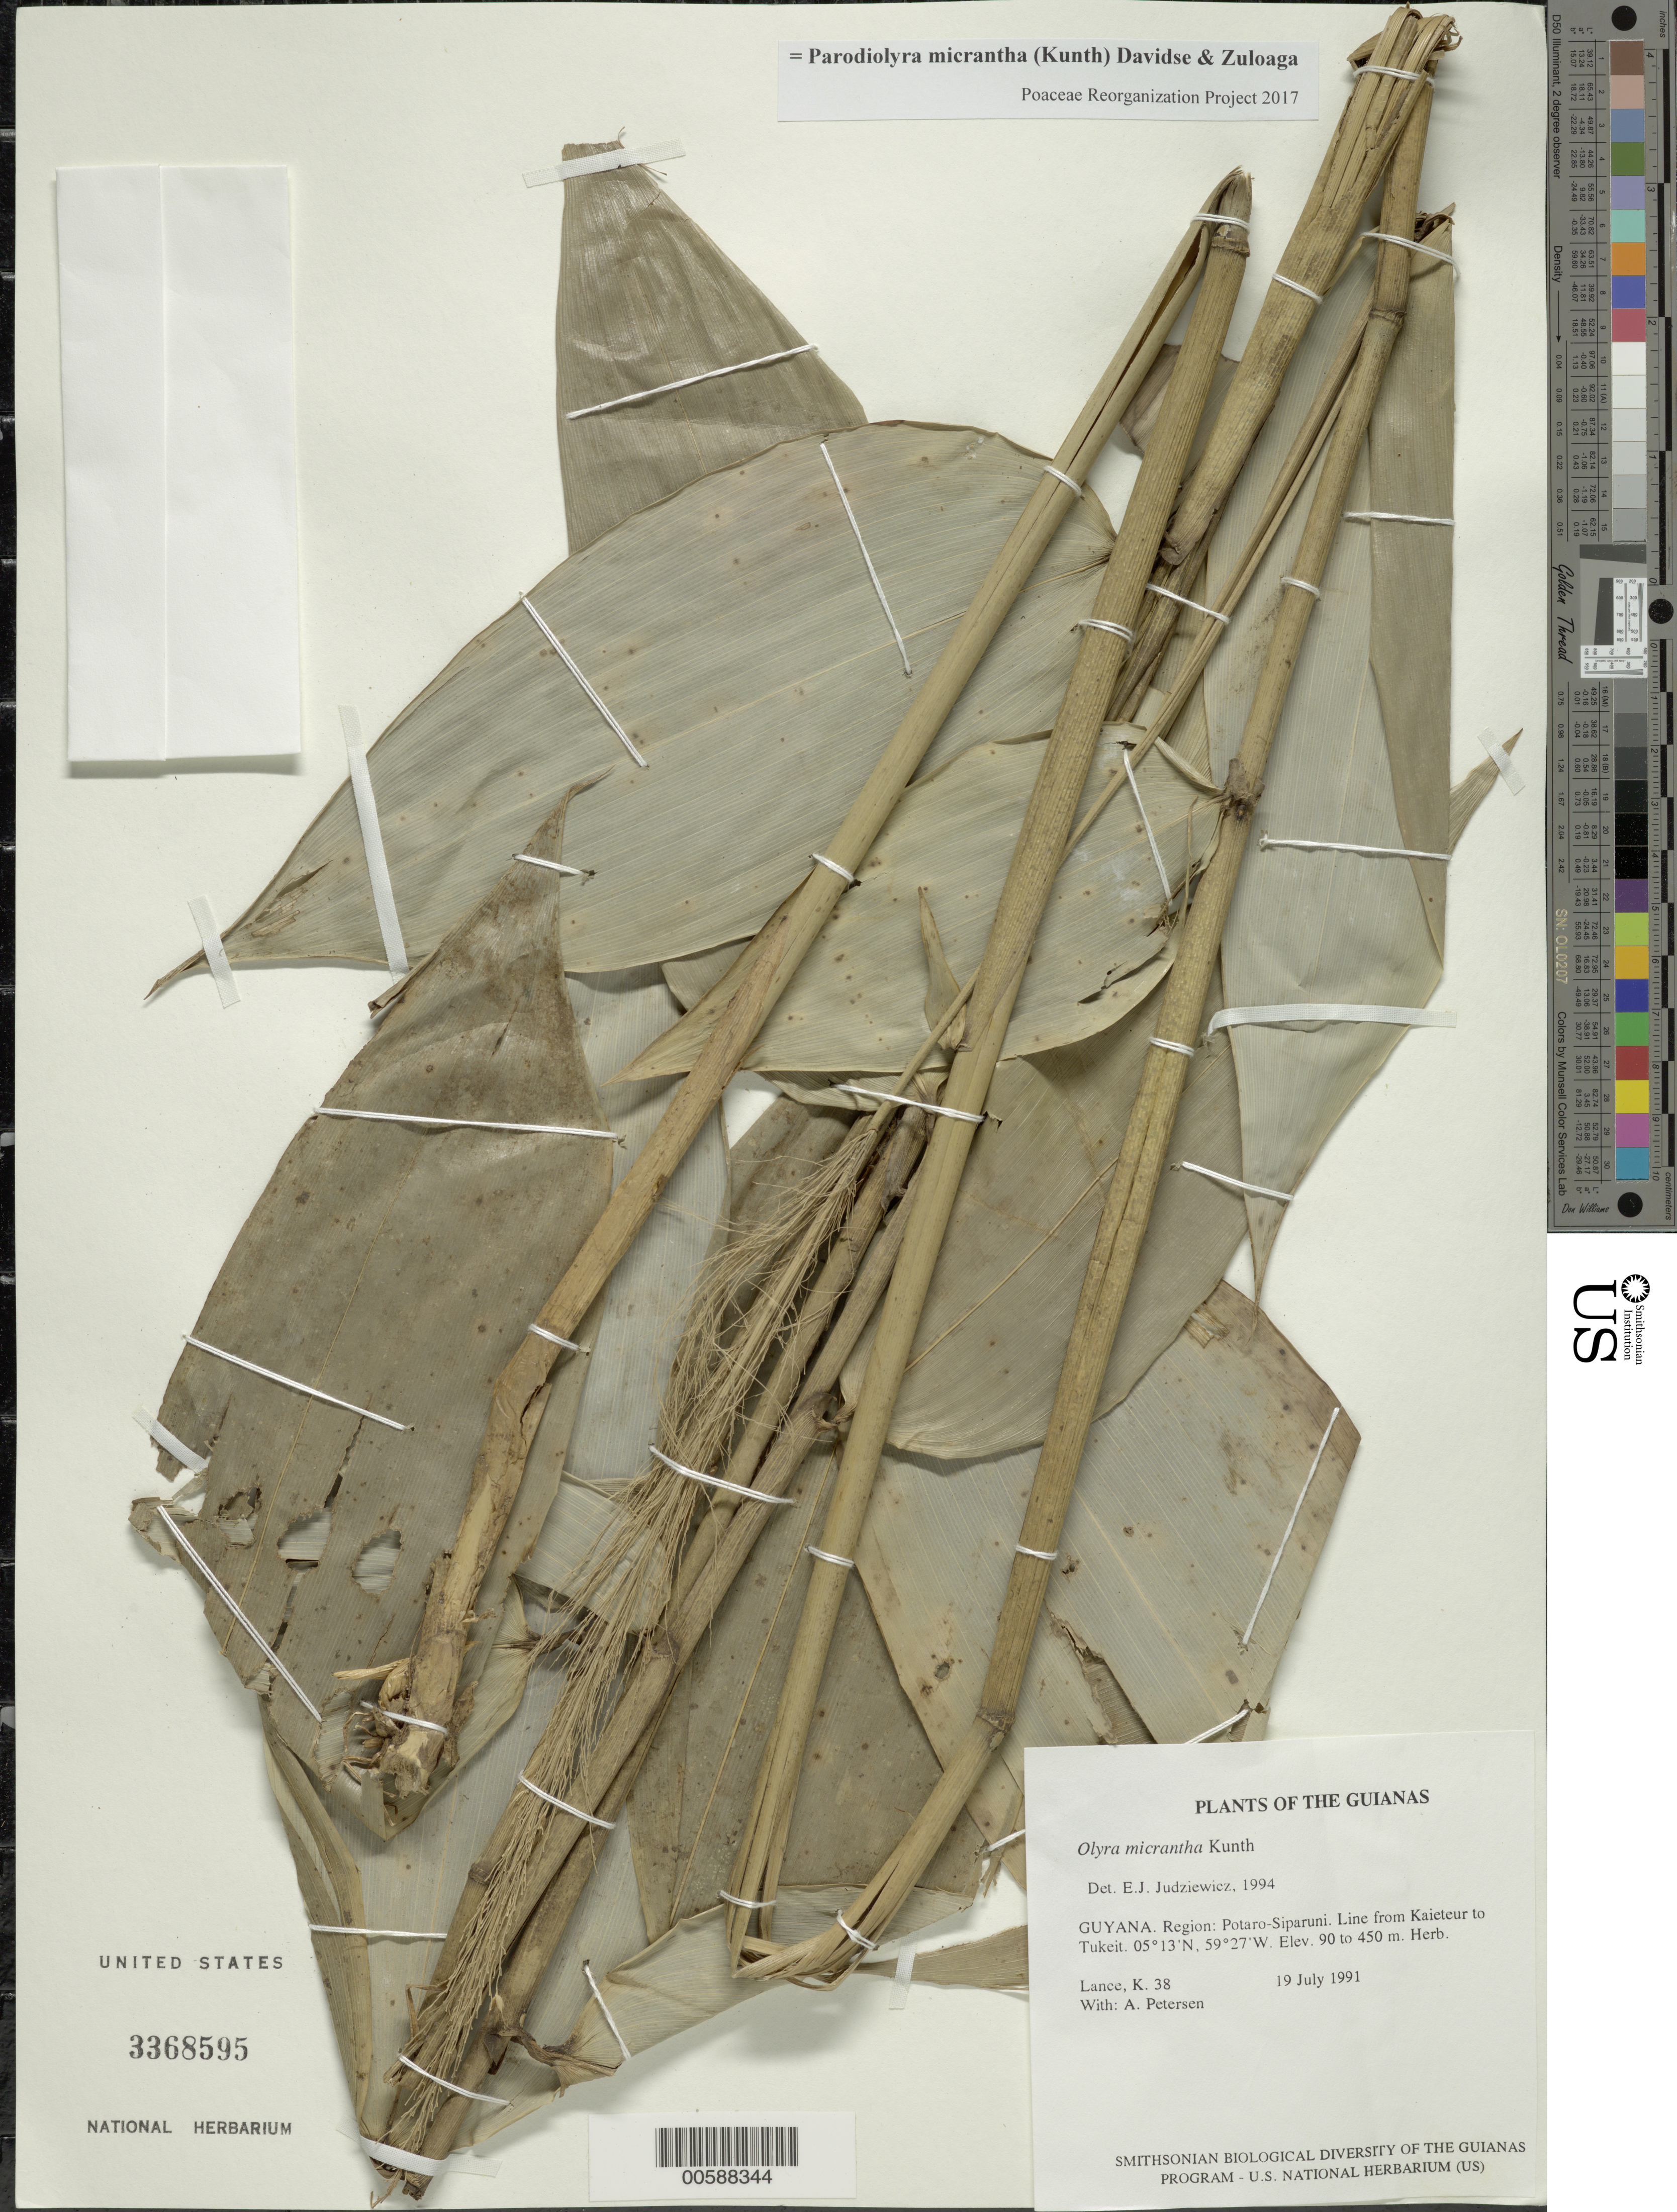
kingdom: Plantae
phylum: Tracheophyta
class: Liliopsida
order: Poales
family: Poaceae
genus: Parodiolyra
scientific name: Parodiolyra micrantha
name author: (Kunth) Davidse & Zuloaga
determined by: Poaceae Reorganization Project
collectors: K. Lance & A. Petersen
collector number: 38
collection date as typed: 19 July 1991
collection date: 1991-07-19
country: Guyana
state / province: Potaro-Siparuni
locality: Line from Kaieteur to Tukeit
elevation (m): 90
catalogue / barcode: US 3368595